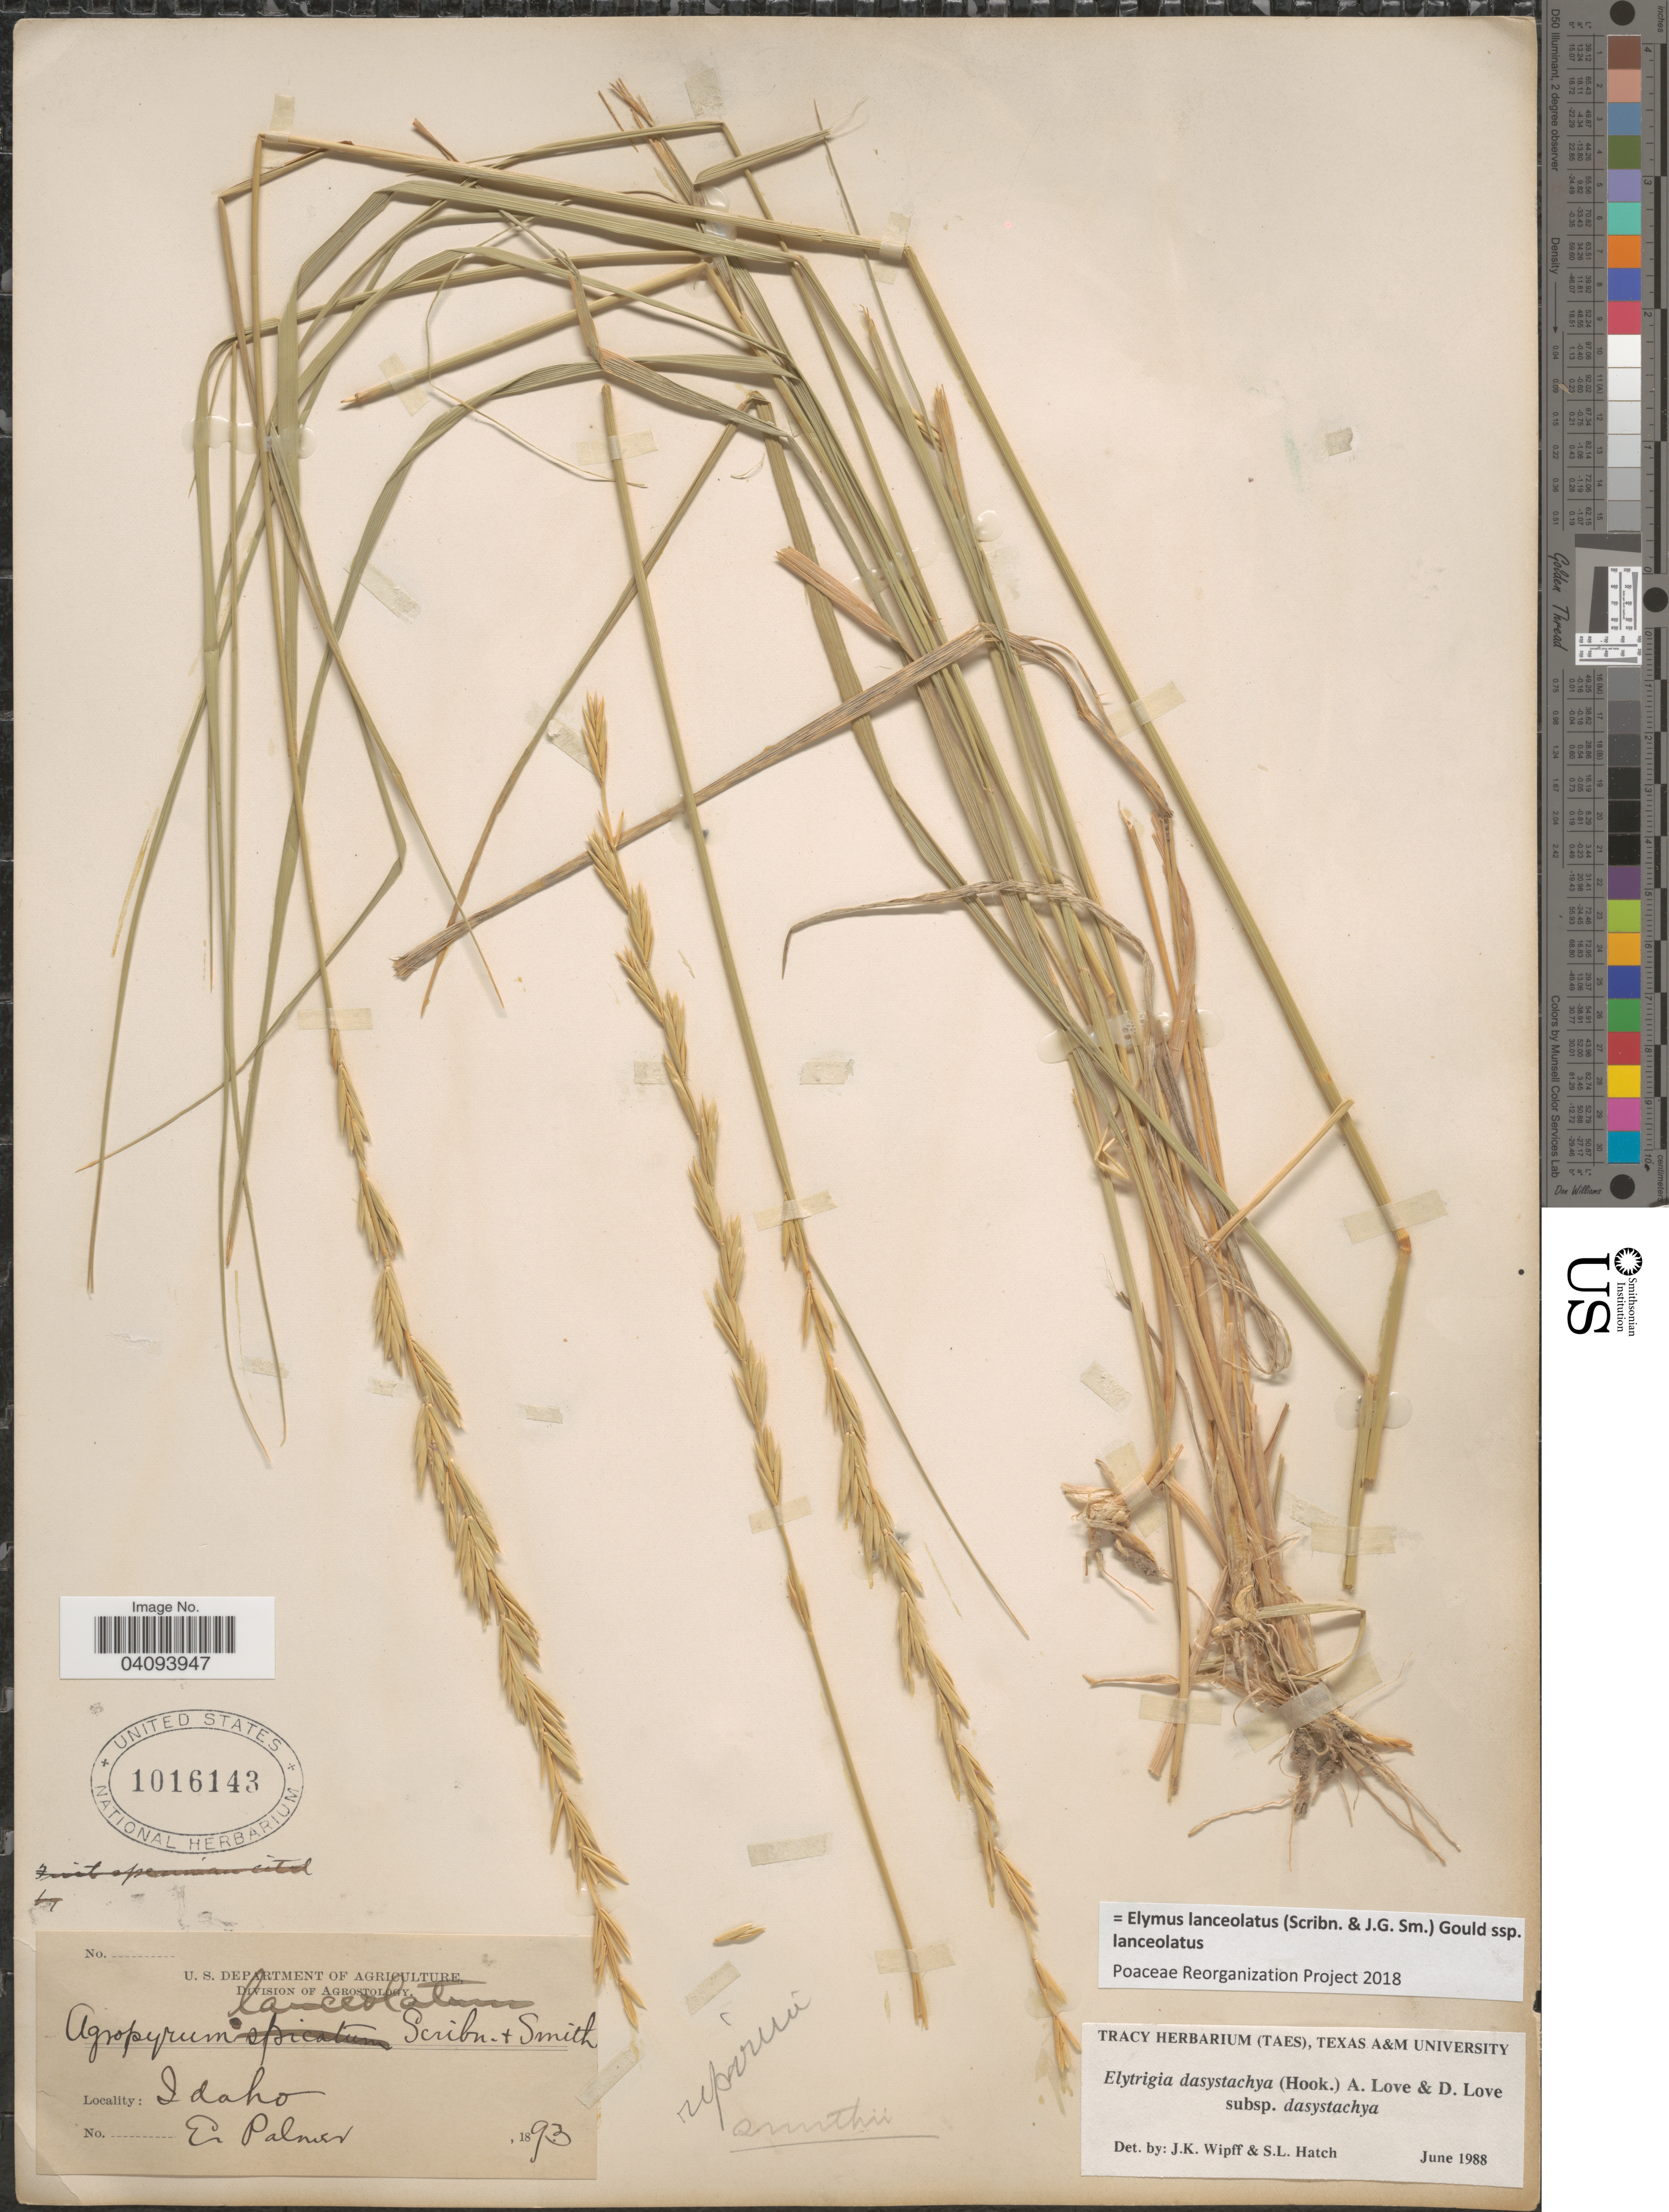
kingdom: Plantae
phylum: Tracheophyta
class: Liliopsida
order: Poales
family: Poaceae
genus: Elymus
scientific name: Elymus lanceolatus subsp. lanceolatus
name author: (Scribn. & J.G. Sm.) Gould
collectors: E. Palmer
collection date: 1893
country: United States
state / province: Idaho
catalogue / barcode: US 1016143